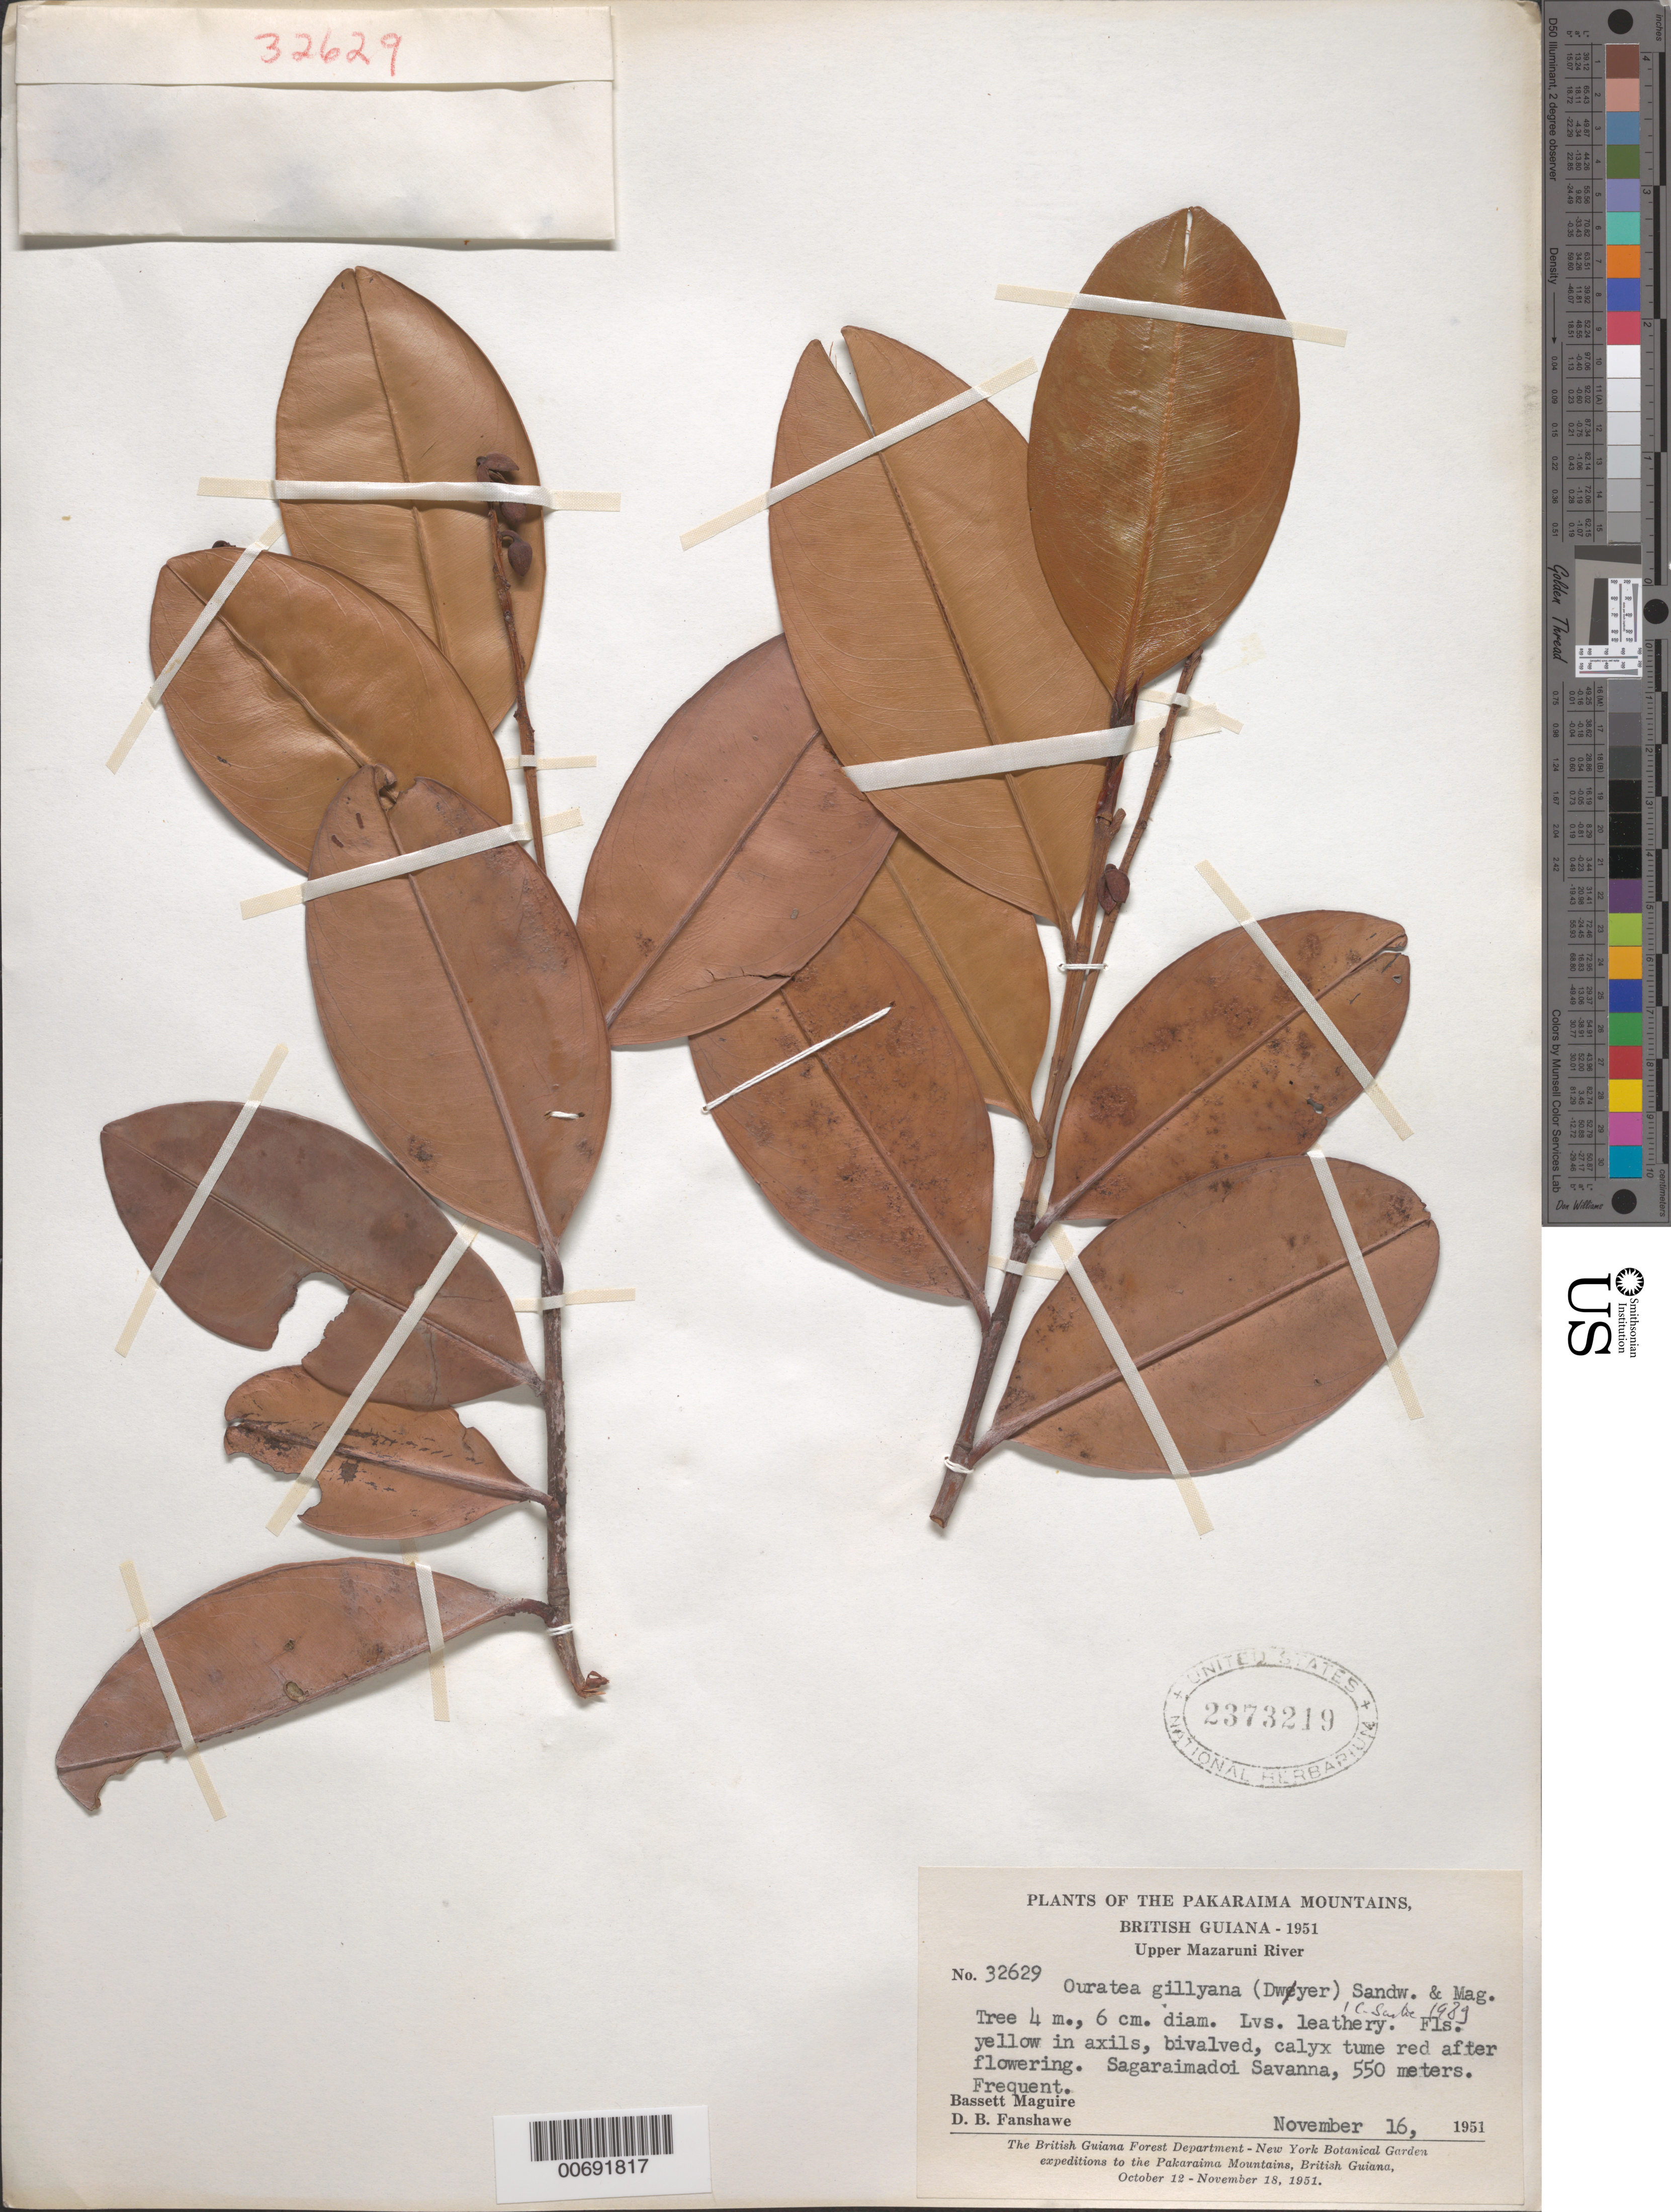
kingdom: Plantae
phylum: Tracheophyta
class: Magnoliopsida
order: Malpighiales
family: Ochnaceae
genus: Ouratea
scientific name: Ouratea gillyana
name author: (Dwyer) Sandwith & Maguire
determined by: Sastre, C. H. L.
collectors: B. Maguire & D. B. Fanshawe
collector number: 32629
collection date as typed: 16-Nov-51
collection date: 1951-11-16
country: Guyana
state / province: Cuyuni-Mazaruni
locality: Sagaraimadai Savanna, Kamarang River-Wenamu Trail, Upper Mazaruni River, Pakaraima Mts.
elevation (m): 550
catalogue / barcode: US 2373219